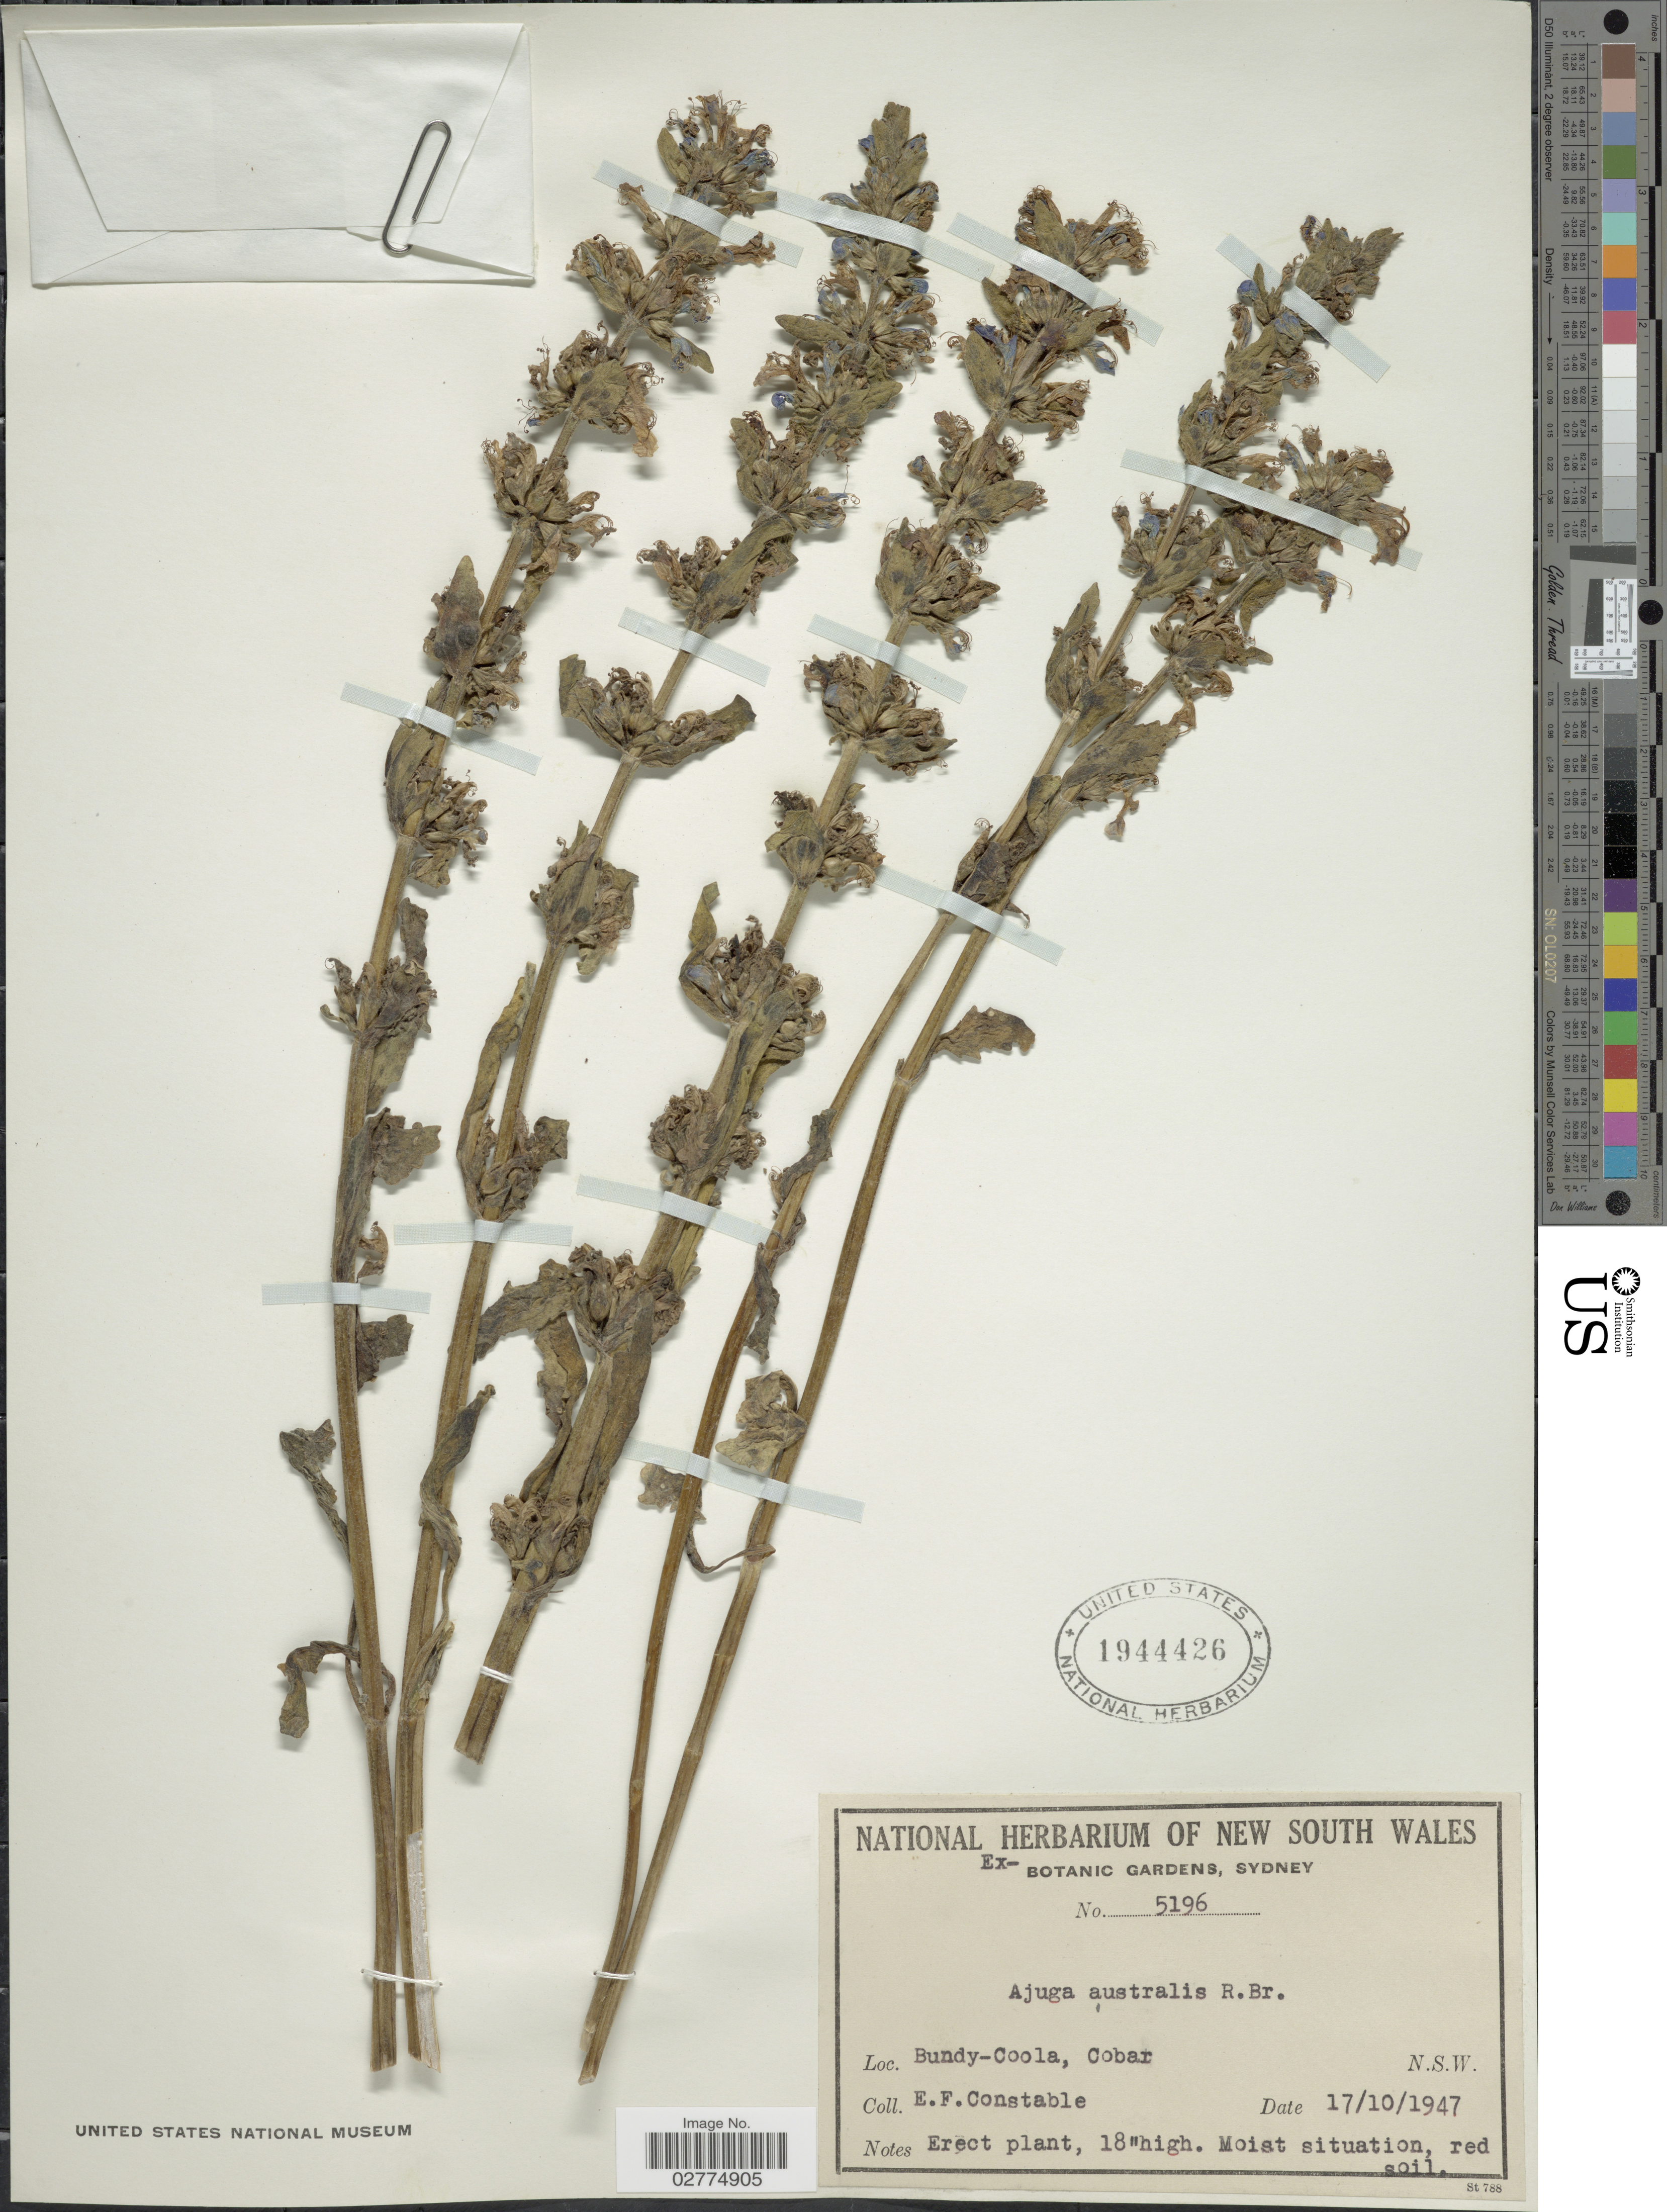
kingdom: Plantae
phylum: Tracheophyta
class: Magnoliopsida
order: Lamiales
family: Lamiaceae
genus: Ajuga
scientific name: Ajuga australis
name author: R. Br.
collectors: E. F. Constable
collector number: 5196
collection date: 1947-10-17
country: Australia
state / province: New South Wales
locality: Bundy-Coola, Cobar.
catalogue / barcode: US 1944426